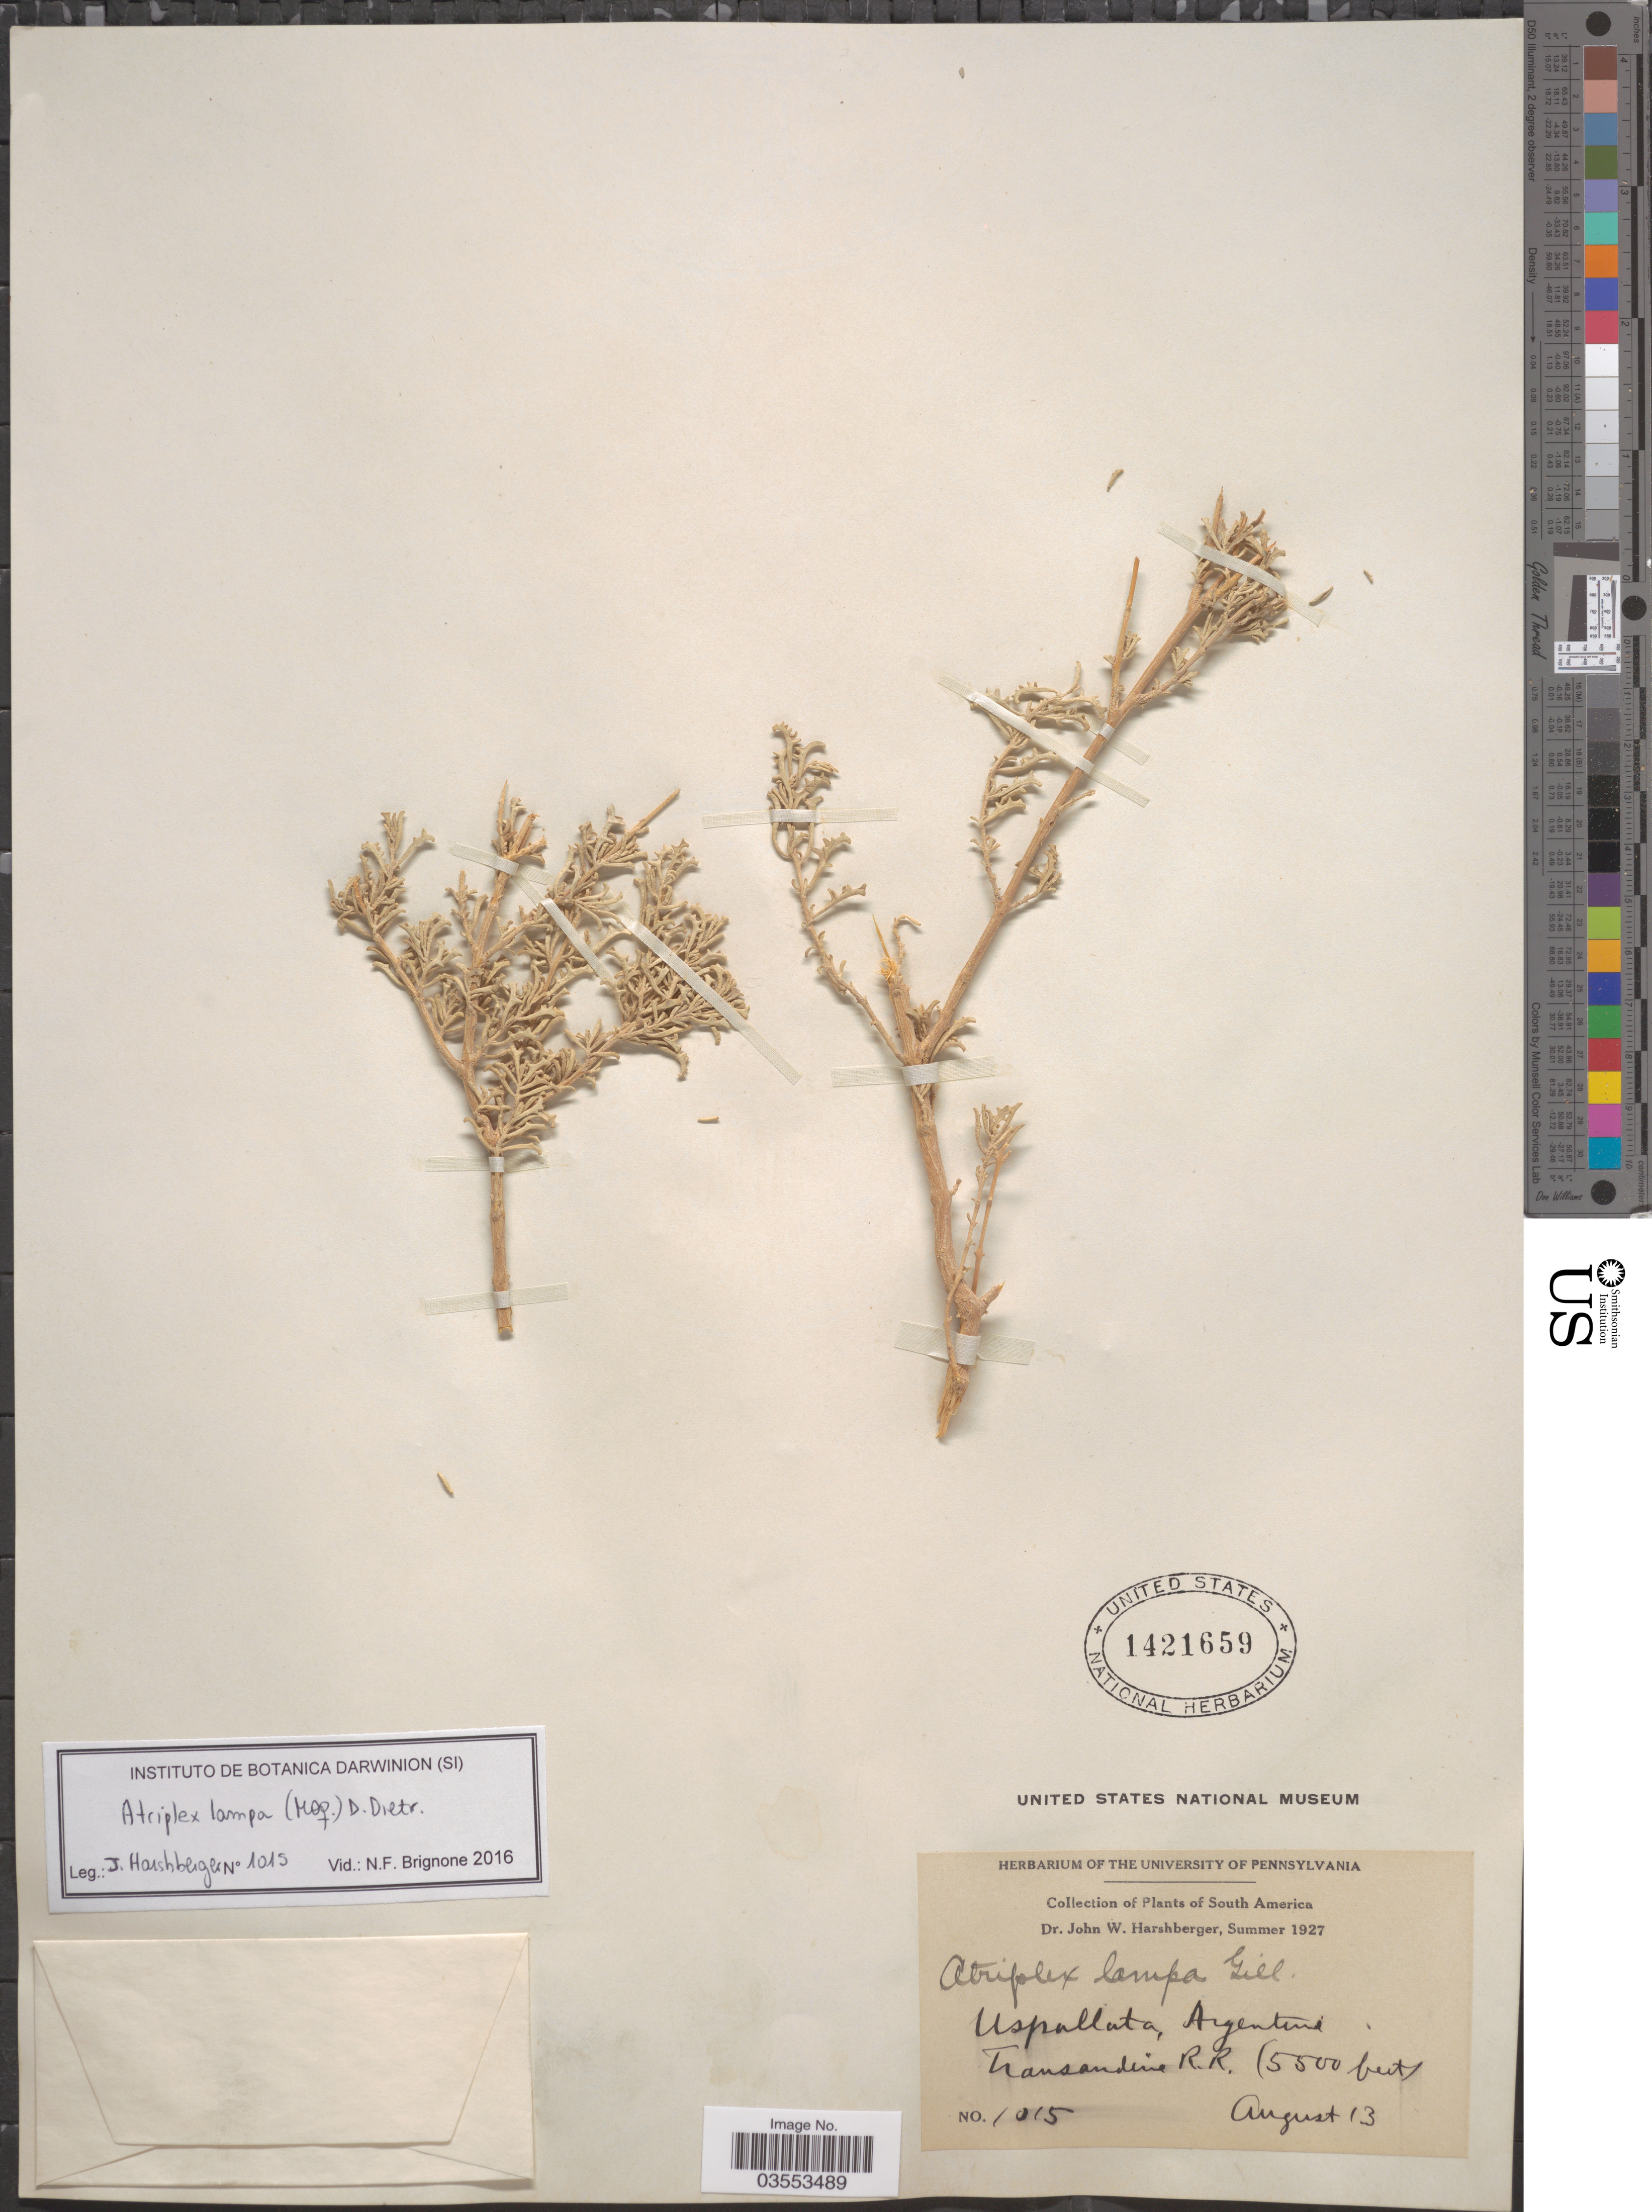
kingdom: Plantae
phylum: Tracheophyta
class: Magnoliopsida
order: Caryophyllales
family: Amaranthaceae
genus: Atriplex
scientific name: Atriplex lampa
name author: (Moq.) Gillies ex D. Dietr.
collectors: J. W. Harshberger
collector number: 1015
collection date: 1927-08-13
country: Argentina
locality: Uspallata, Transandine R.R.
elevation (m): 1676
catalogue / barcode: US 1421659